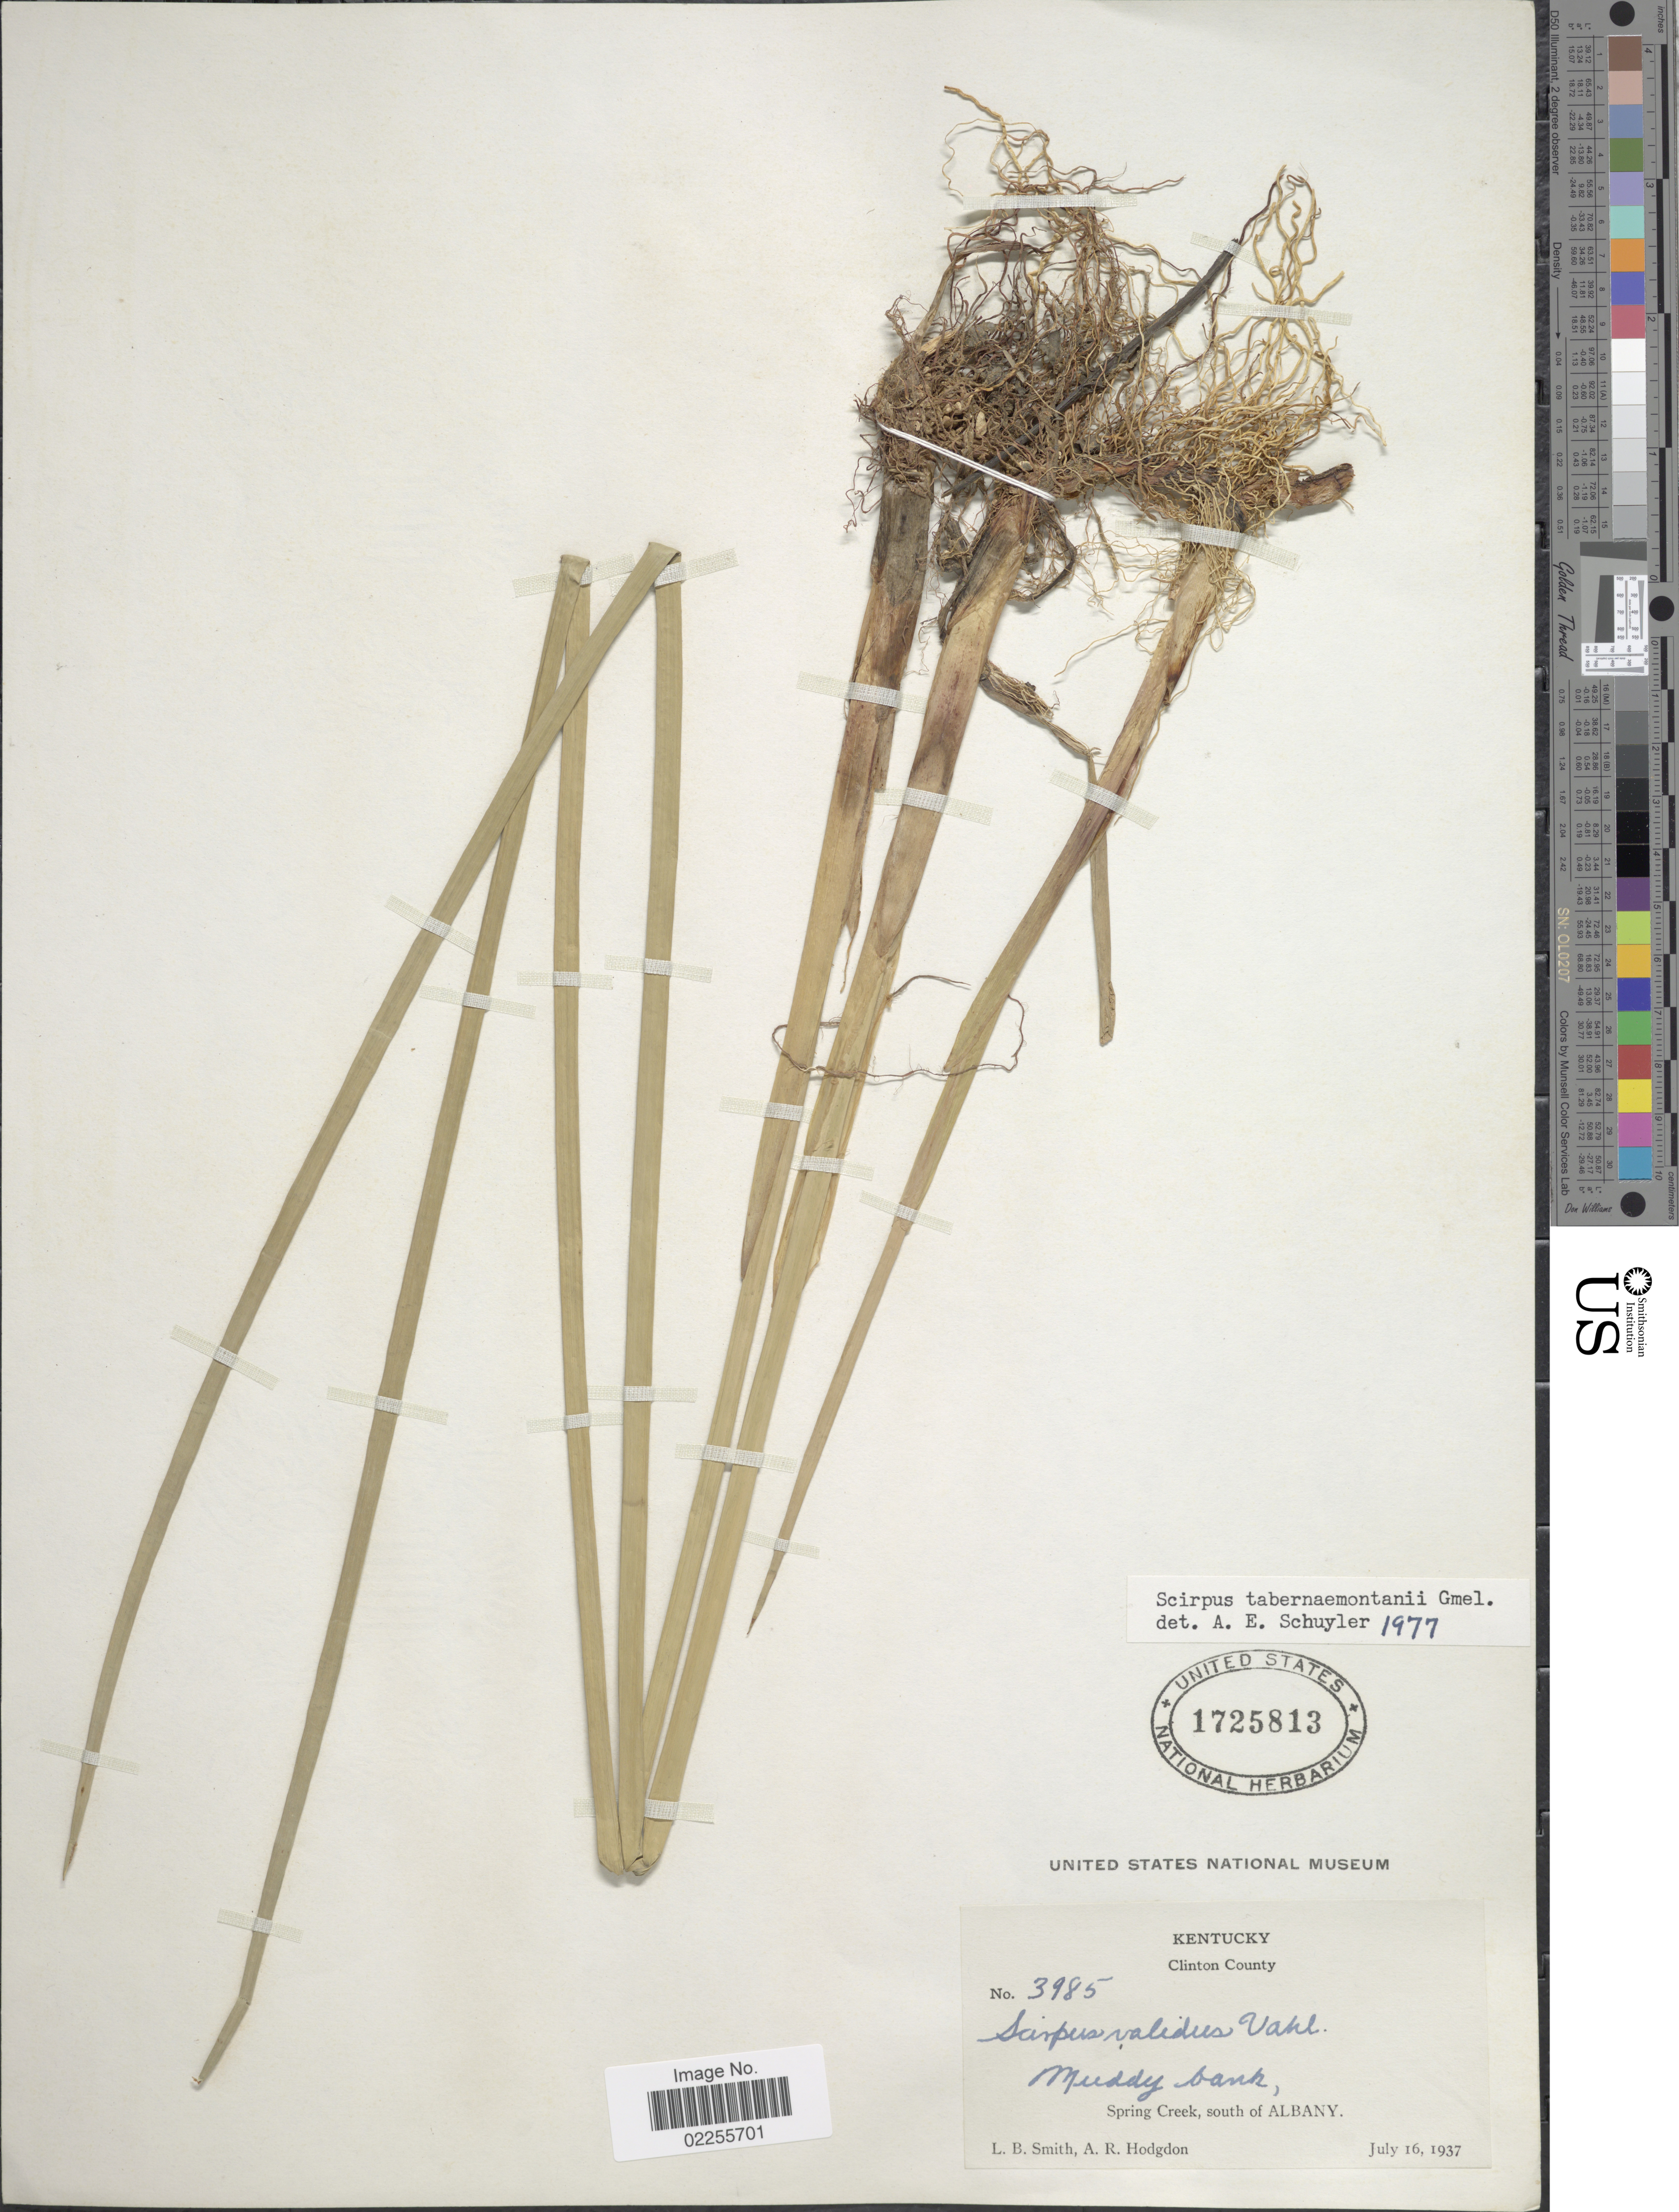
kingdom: Plantae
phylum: Tracheophyta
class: Liliopsida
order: Poales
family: Cyperaceae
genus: Schoenoplectus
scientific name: Schoenoplectus tabernaemontani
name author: (C.C. Gmel.) Palla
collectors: L. Smith & A. R. Hodgdon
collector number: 3985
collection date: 1937-07-16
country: United States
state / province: Kentucky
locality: Clinton County, Mudy bank, Spring Creek, south of Albany.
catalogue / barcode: US 1725813